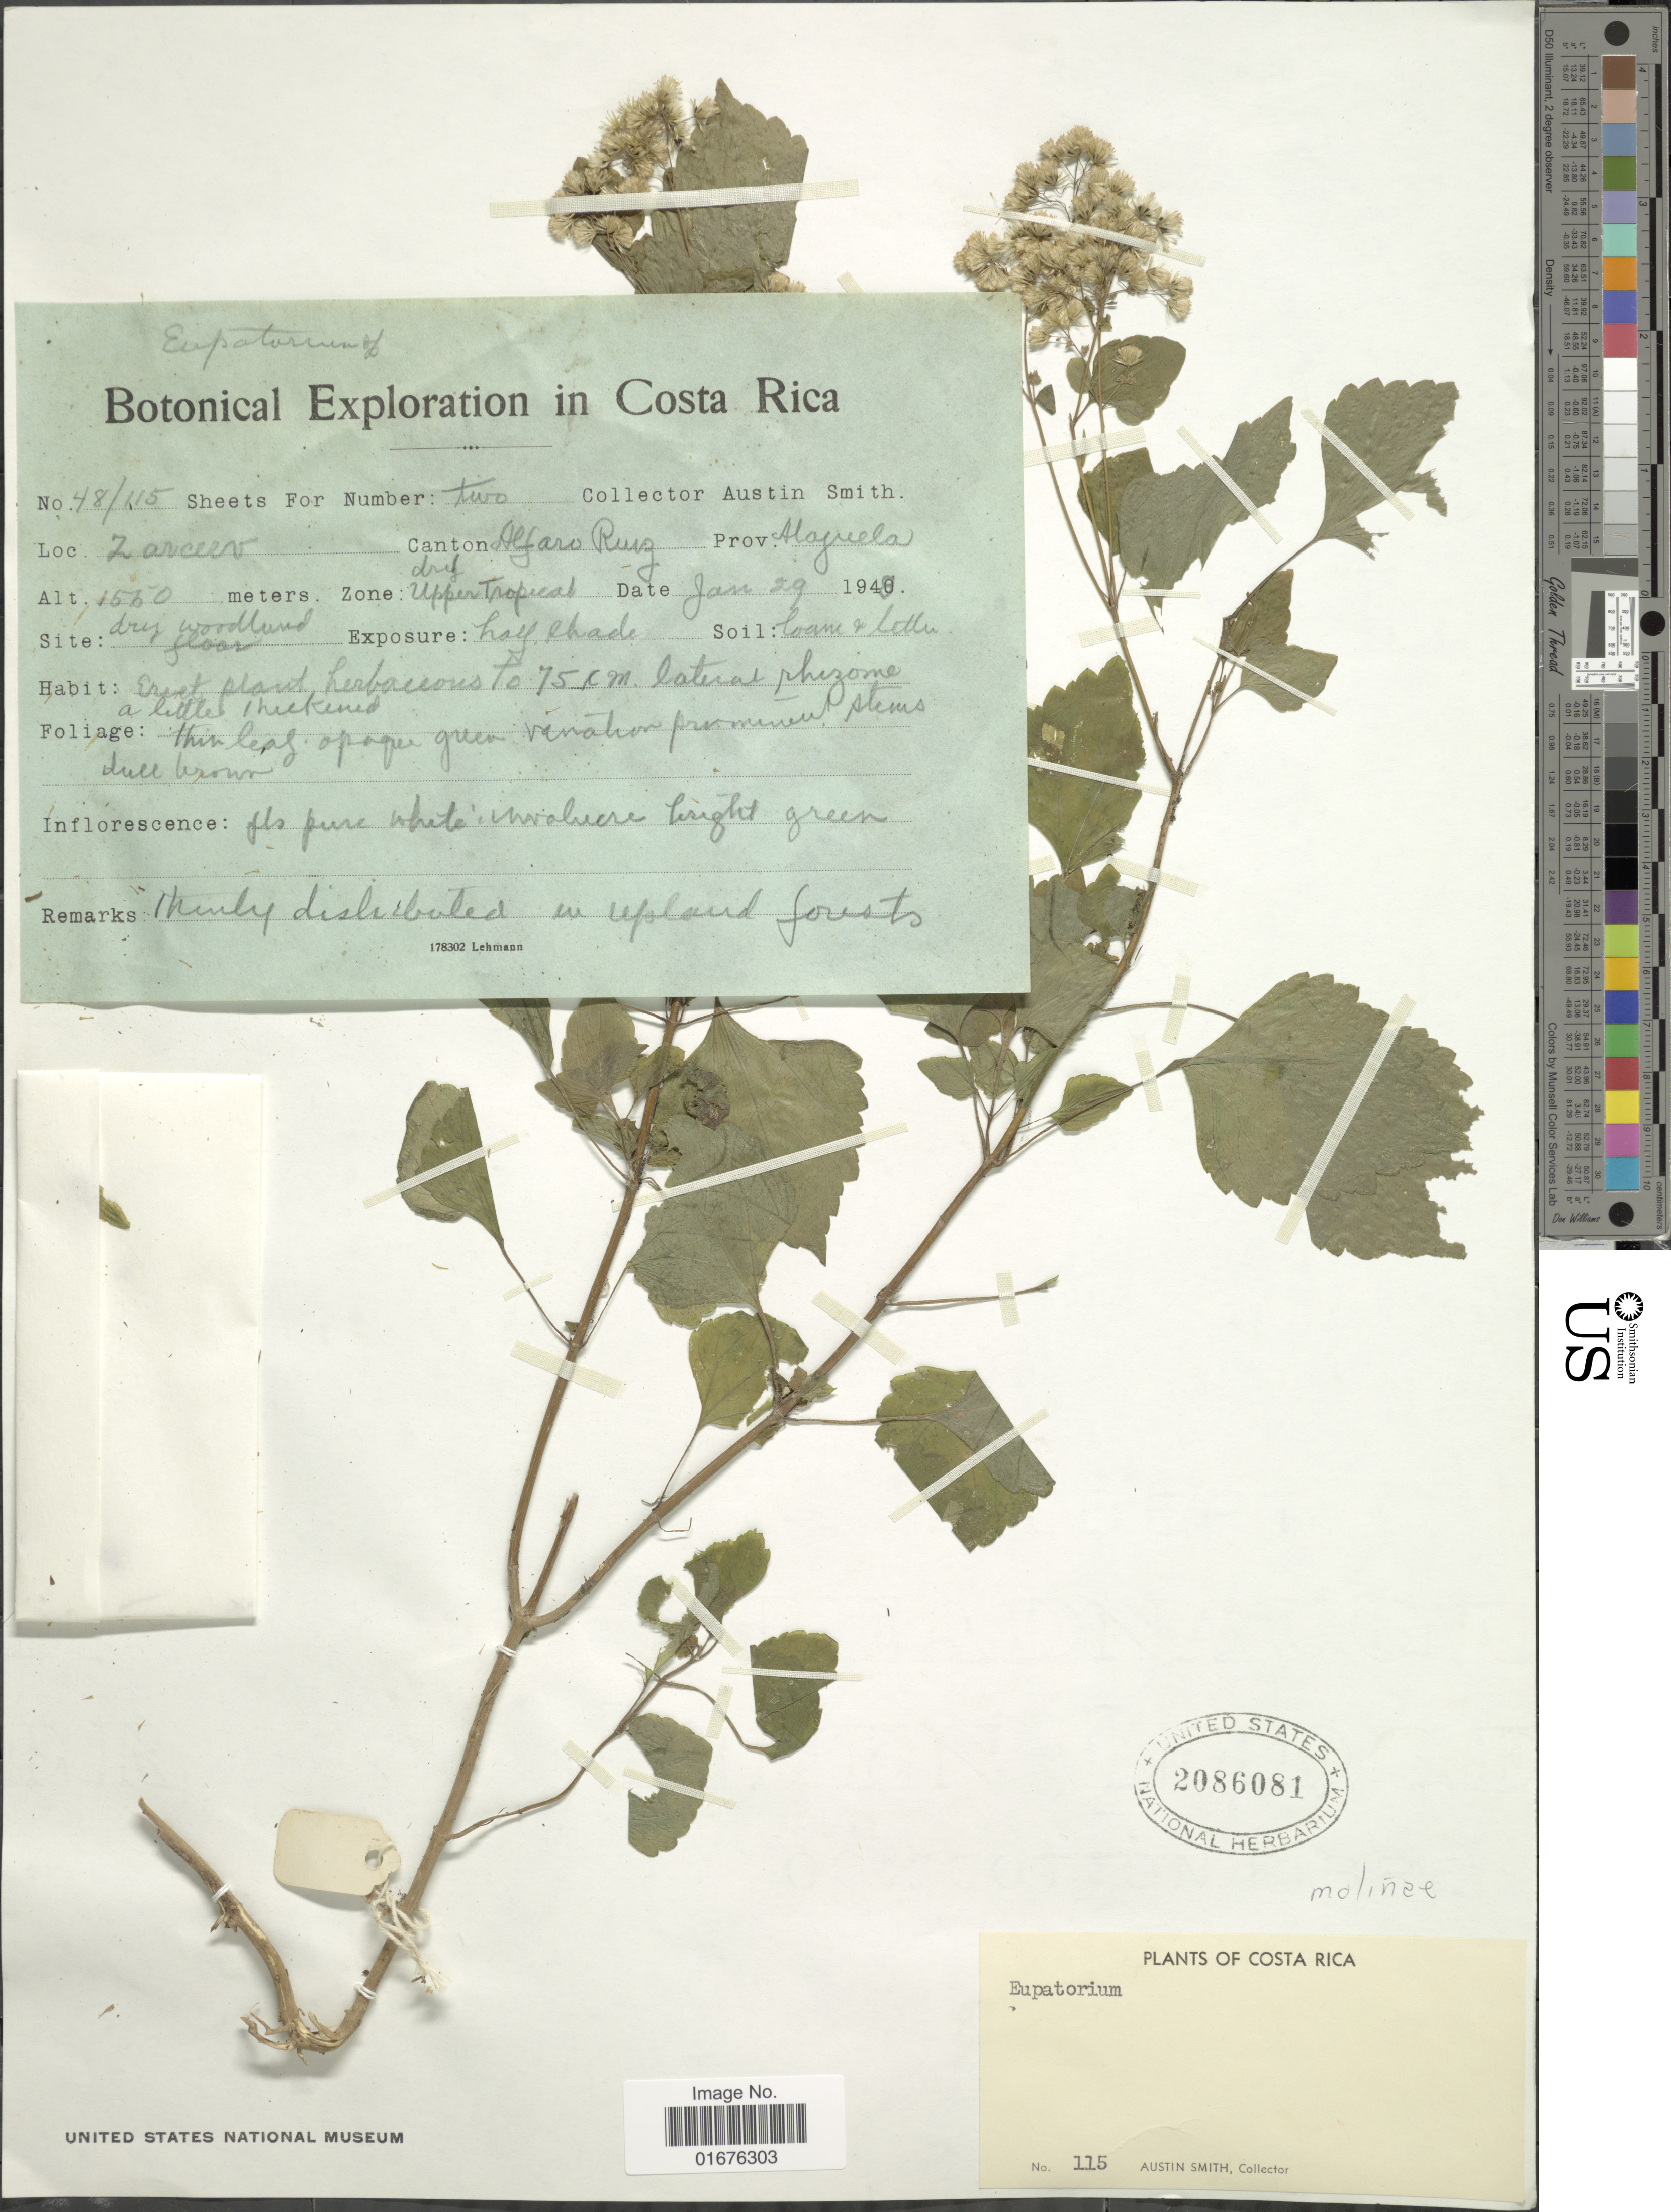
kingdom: Plantae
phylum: Tracheophyta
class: Magnoliopsida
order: Asterales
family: Asteraceae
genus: Ageratina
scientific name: Ageratina molinae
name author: R.M. King & H. Rob.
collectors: Aust P. Smith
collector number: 48/115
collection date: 1948-01-29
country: Costa Rica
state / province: Alajuela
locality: Zarcero, CAnton Alfaro Ruiz, Zone: Upper Tropical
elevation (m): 1550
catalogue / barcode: US 2086081